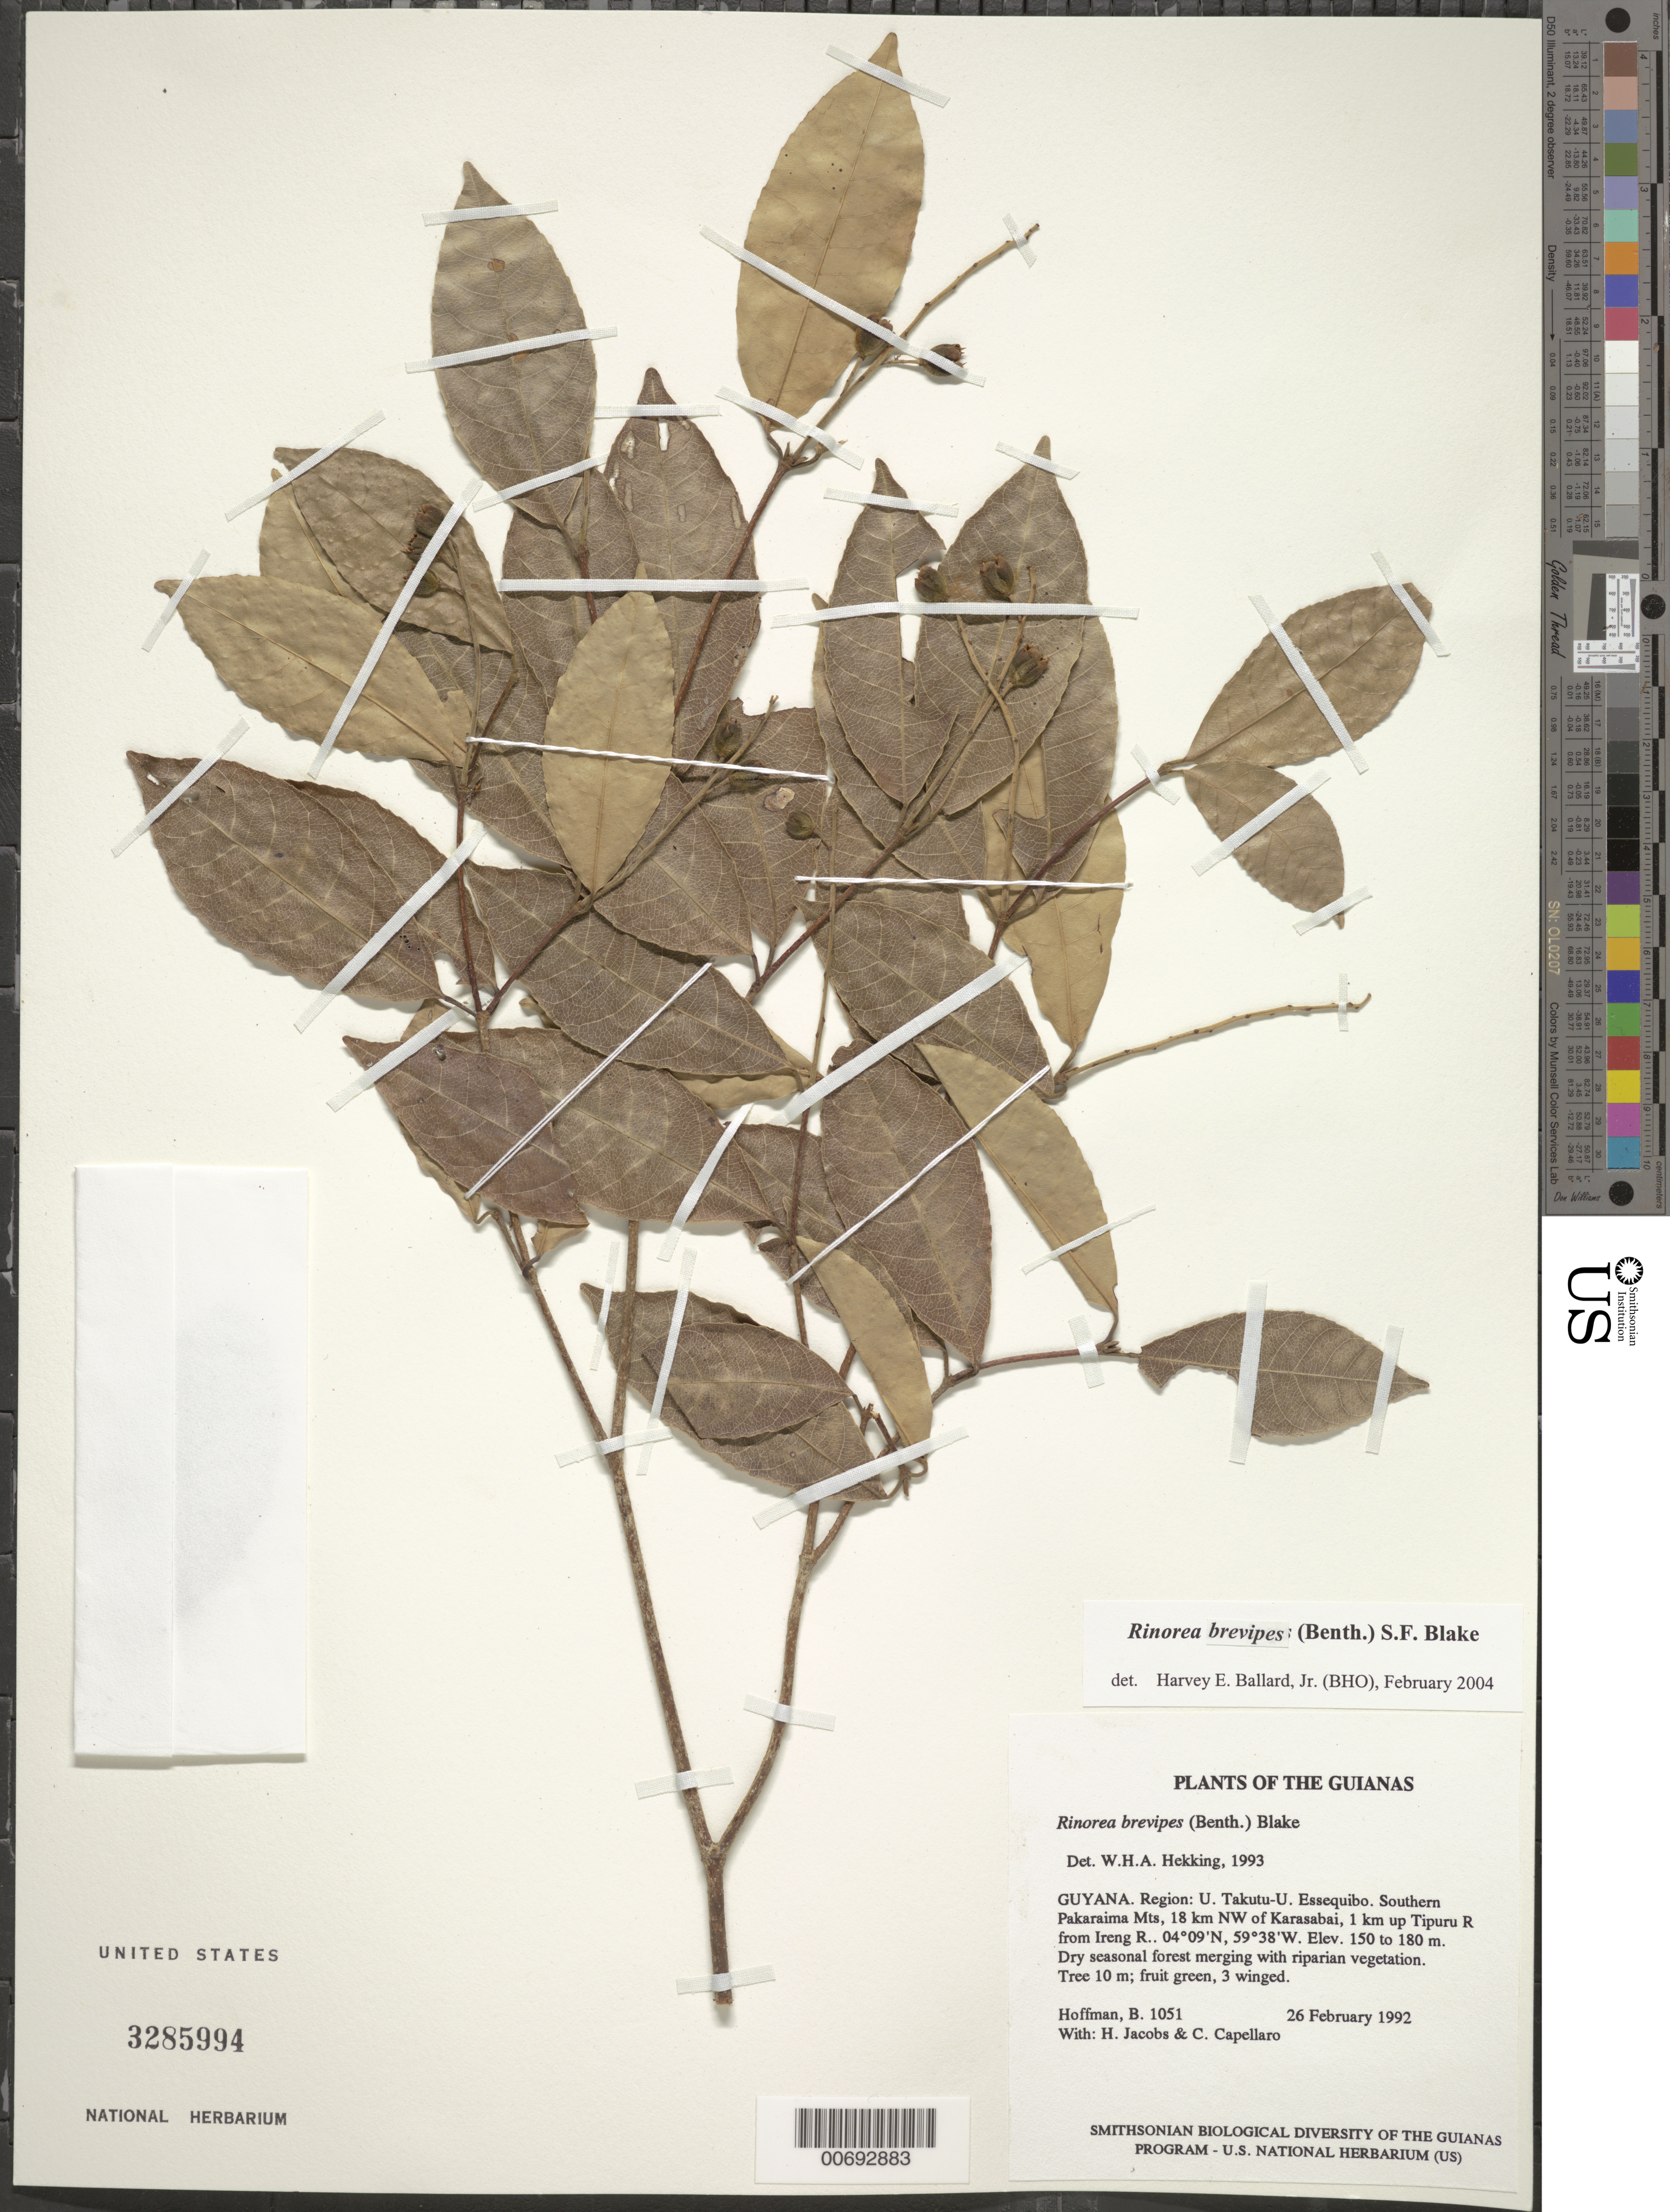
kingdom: Plantae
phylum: Tracheophyta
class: Magnoliopsida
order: Malpighiales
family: Violaceae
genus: Rinorea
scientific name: Rinorea brevipes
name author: (Benth.) S.F. Blake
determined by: Ballard, Harvey E.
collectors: B. Hoffman, H. Jacobs & C. Capellaro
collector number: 1051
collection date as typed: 26 February 1992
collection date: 1992-02-26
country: Guyana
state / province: U. Takutu-U. Essequibo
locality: Southern Pakaraima Mts, 18 km NW of Karasabai, 1 km up Tipuru River from Ireng River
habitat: Dry seasonal forest merging with riparian vegetation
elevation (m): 150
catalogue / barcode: US 3285994